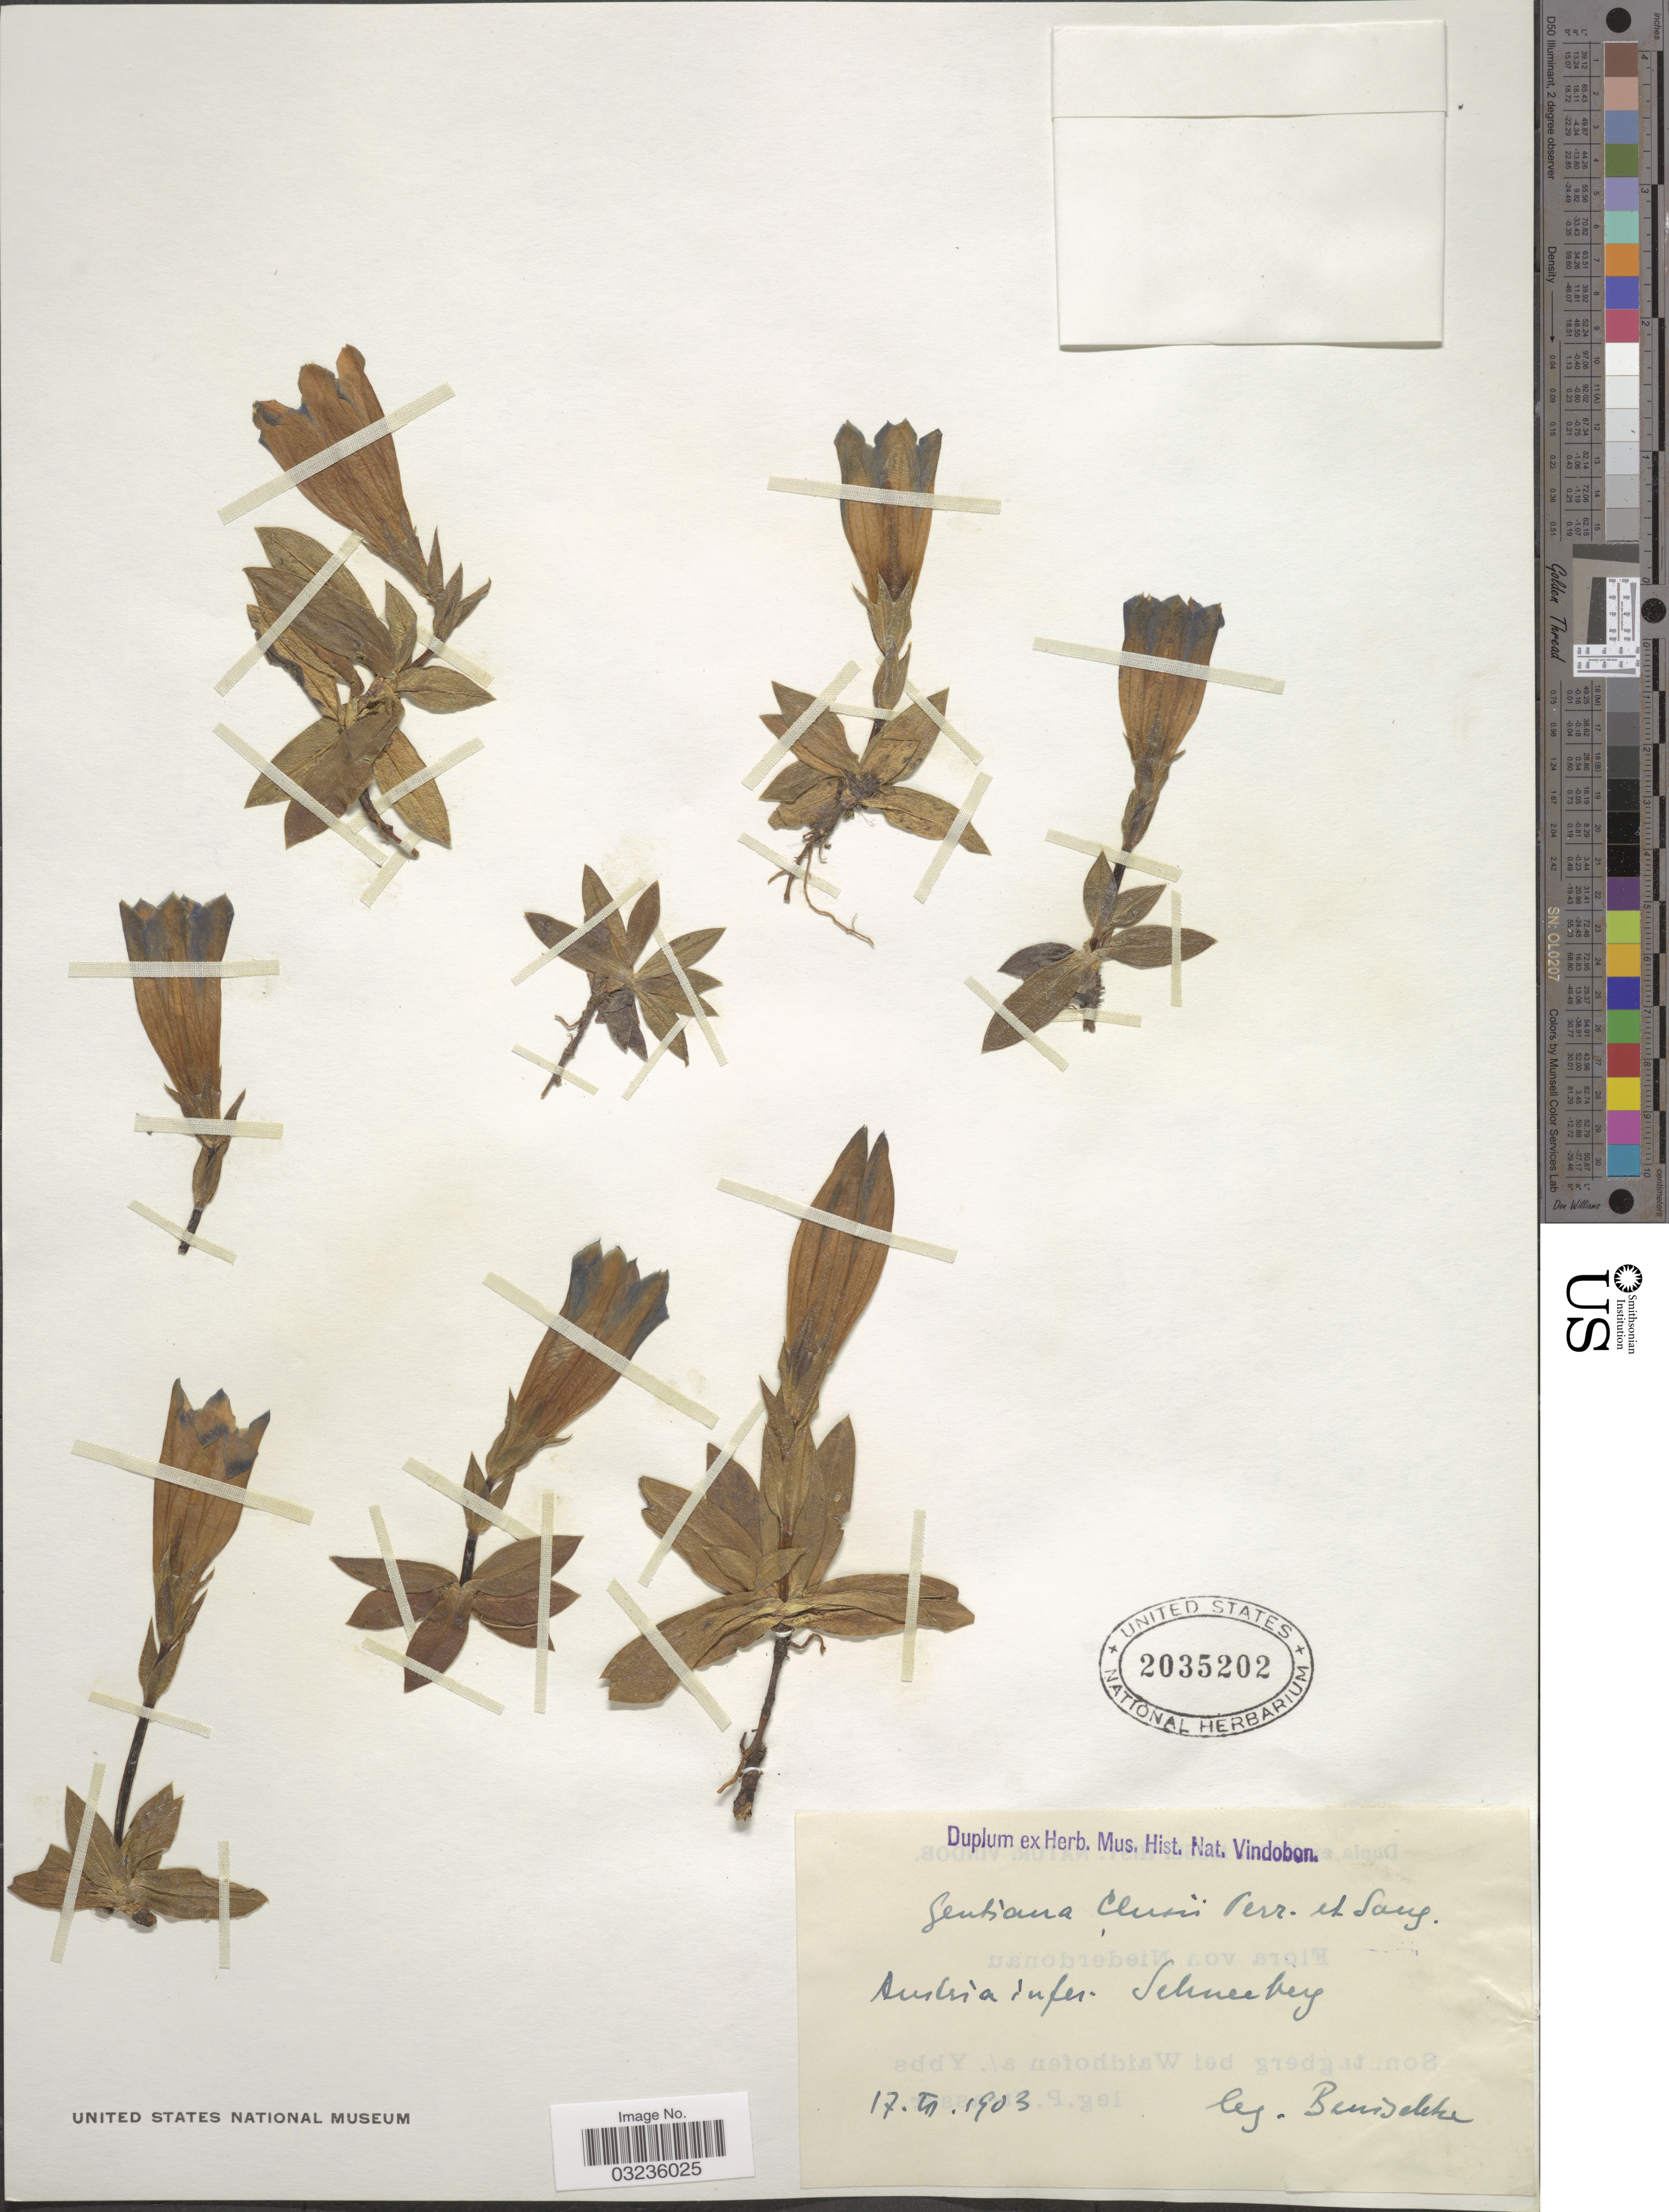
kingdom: Plantae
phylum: Tracheophyta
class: Magnoliopsida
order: Gentianales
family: Gentianaceae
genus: Gentiana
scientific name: Gentiana clusii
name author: Perr. & Songeon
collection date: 1903-07-17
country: Austria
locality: Austria infer. Schneeberg.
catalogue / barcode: US 2035202